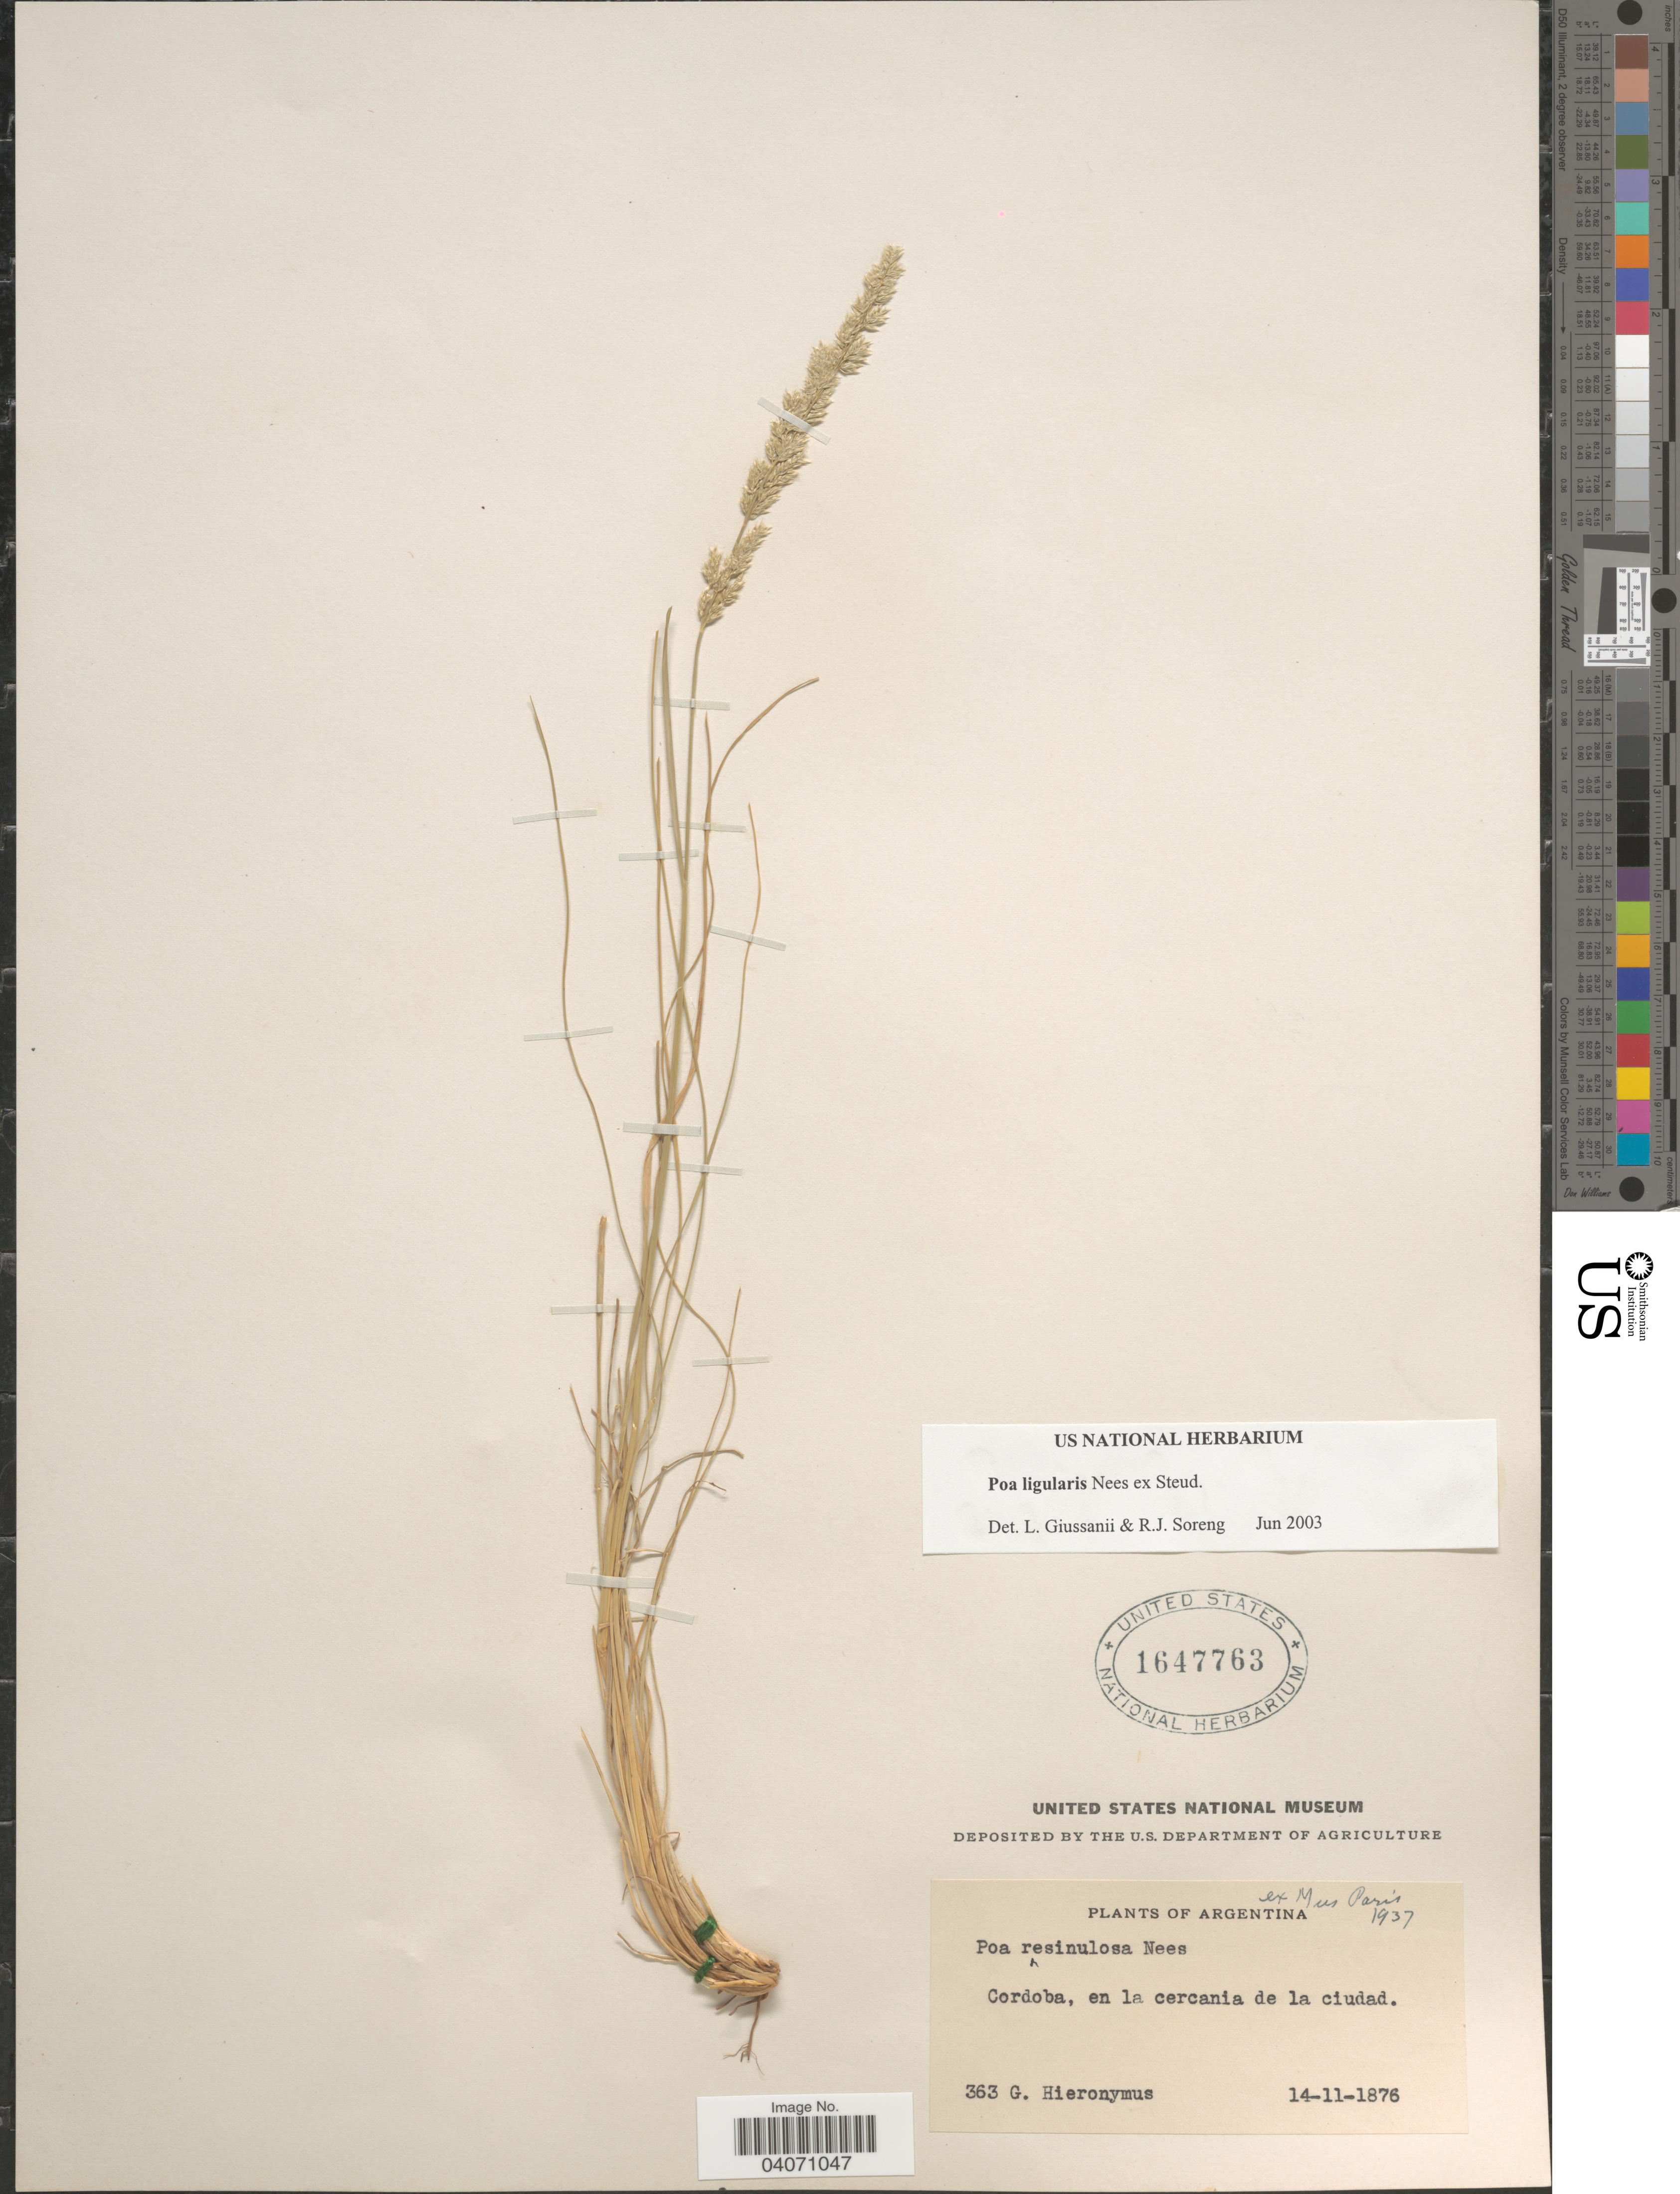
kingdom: Plantae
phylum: Tracheophyta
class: Liliopsida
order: Poales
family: Poaceae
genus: Poa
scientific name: Poa ligularis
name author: Nees ex Steud.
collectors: G. H. Hieronymus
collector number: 363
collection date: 1876-11-14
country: Argentina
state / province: Cordoba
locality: En la cercania de la ciudad.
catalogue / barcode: US 1647763